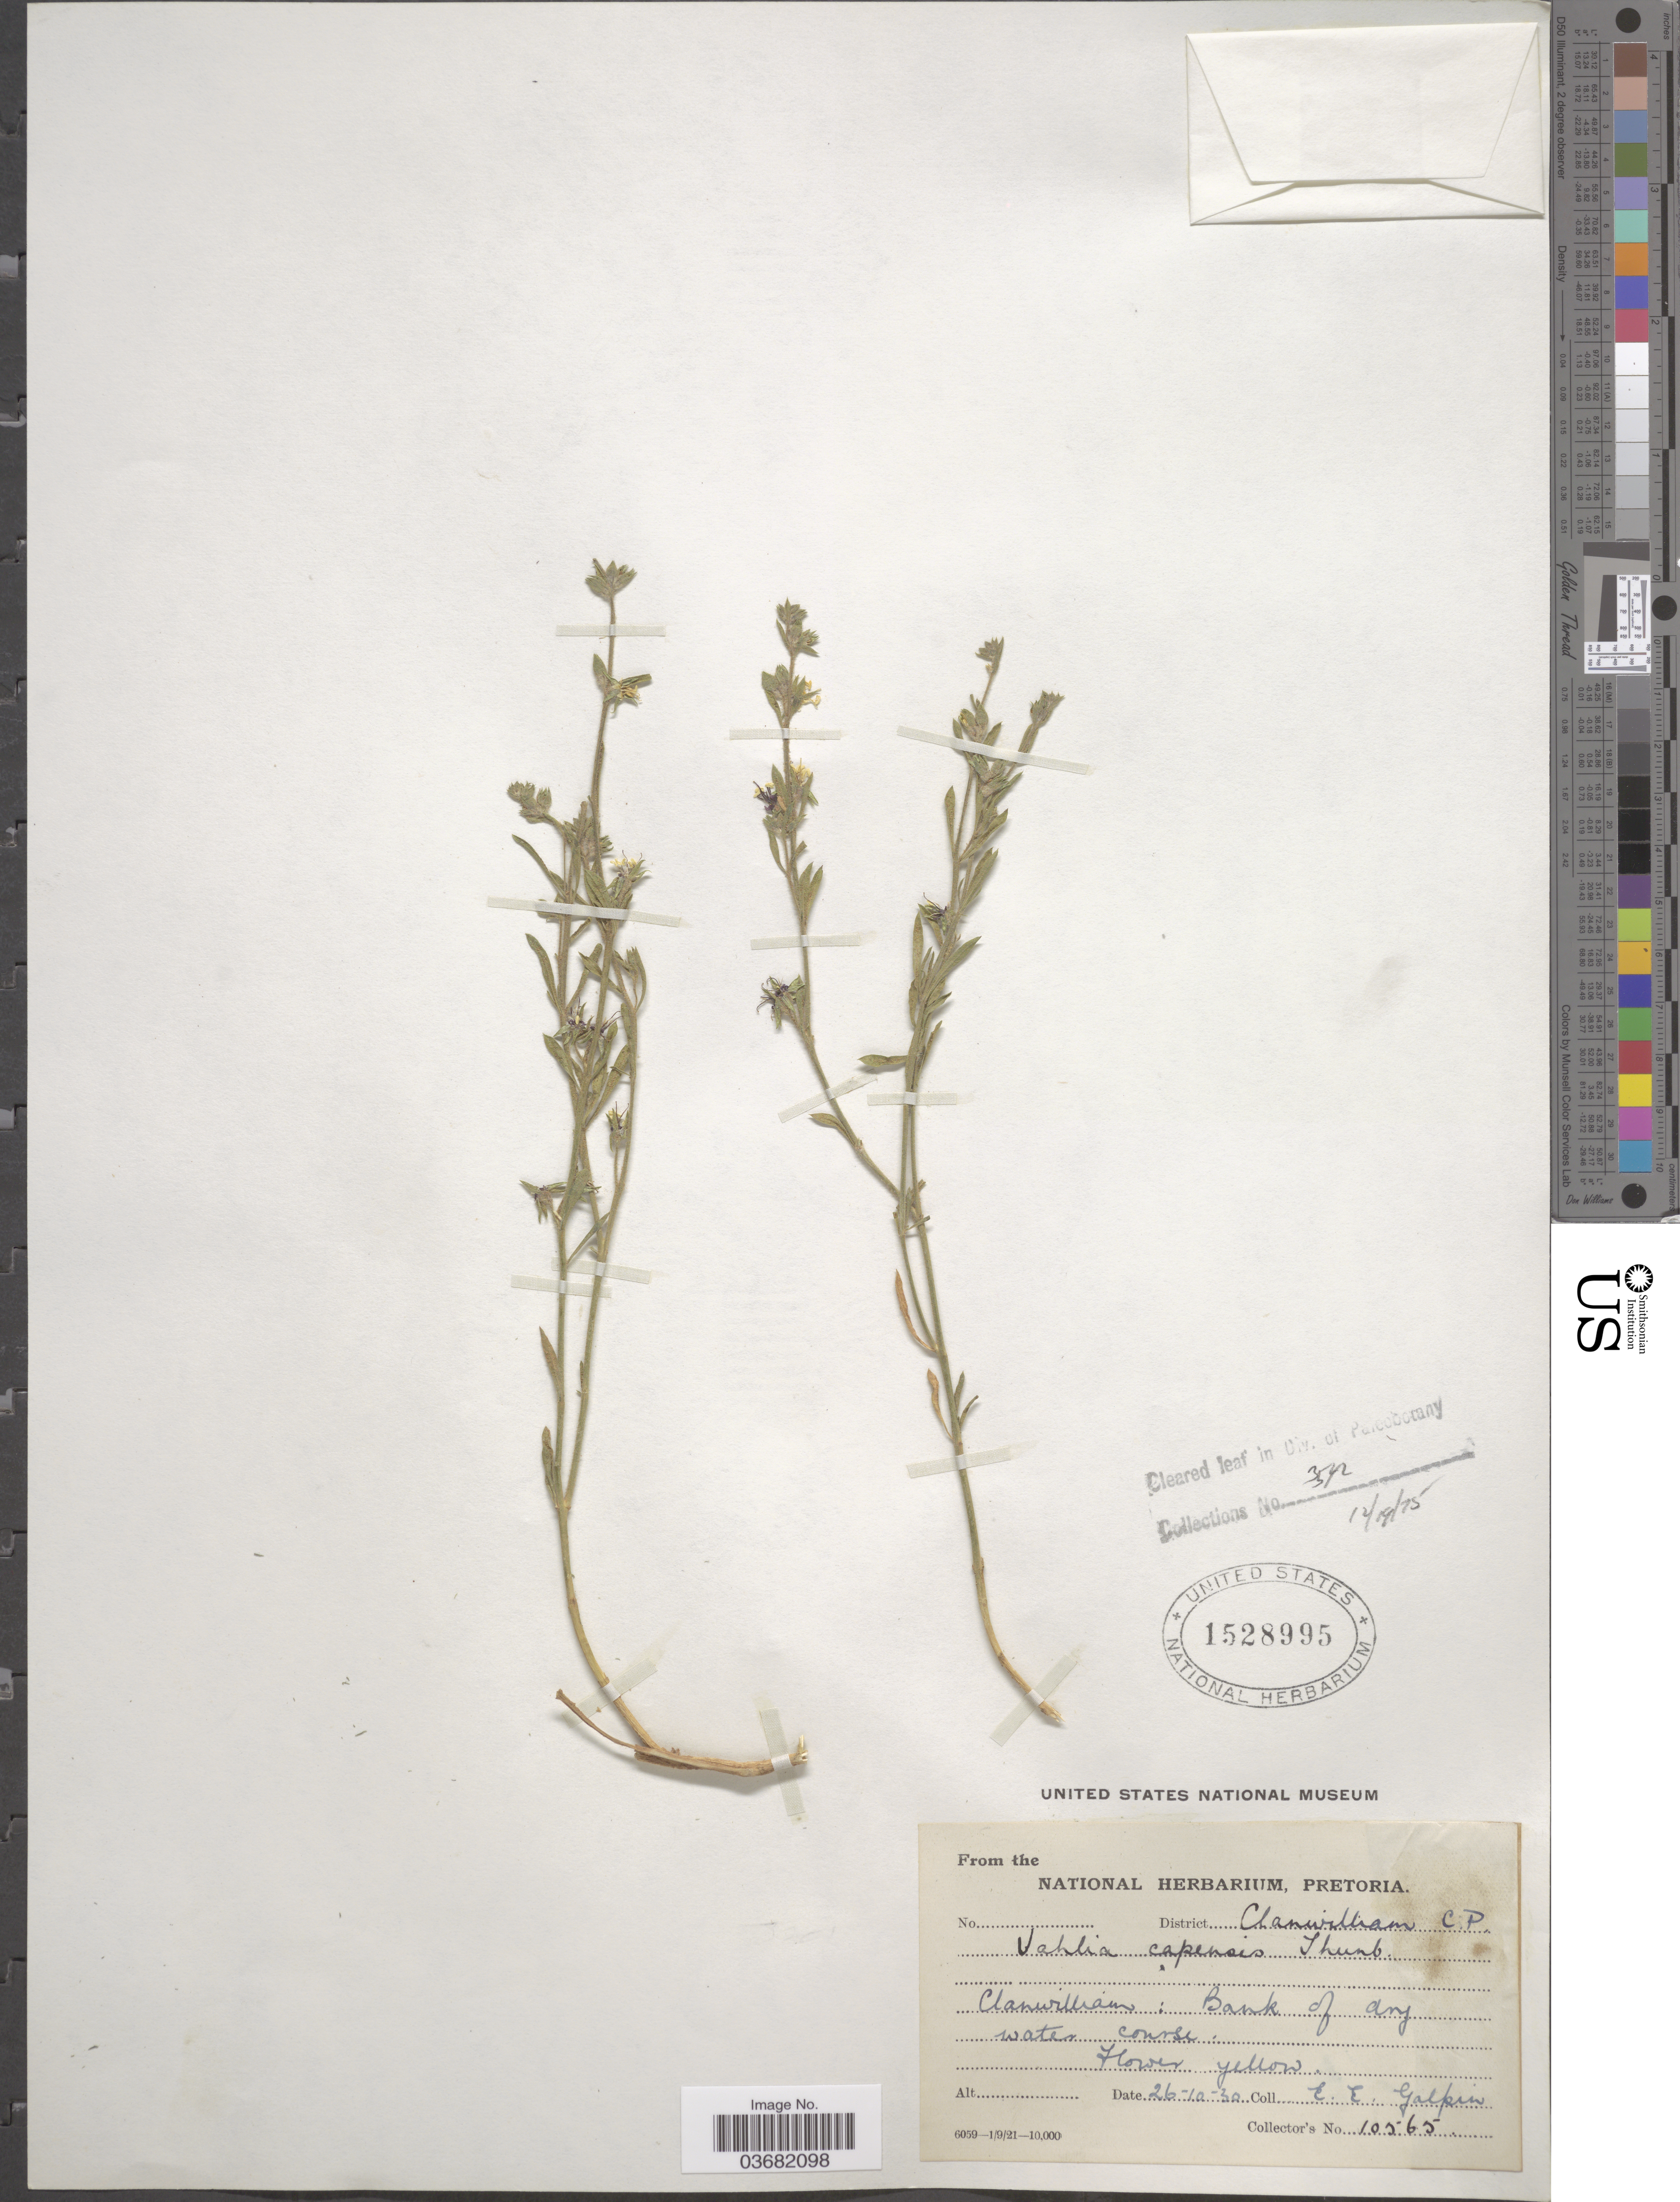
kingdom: Plantae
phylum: Tracheophyta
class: Magnoliopsida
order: Vahliales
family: Vahliaceae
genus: Vahlia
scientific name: Vahlia capensis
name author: (L. f.) Thunb.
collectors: E. Galpin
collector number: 10565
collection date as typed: Transcribed d/m/y: 26/10/30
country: South Africa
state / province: Western Cape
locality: District Clanwilliam. Clanwilliam.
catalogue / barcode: US 1528995